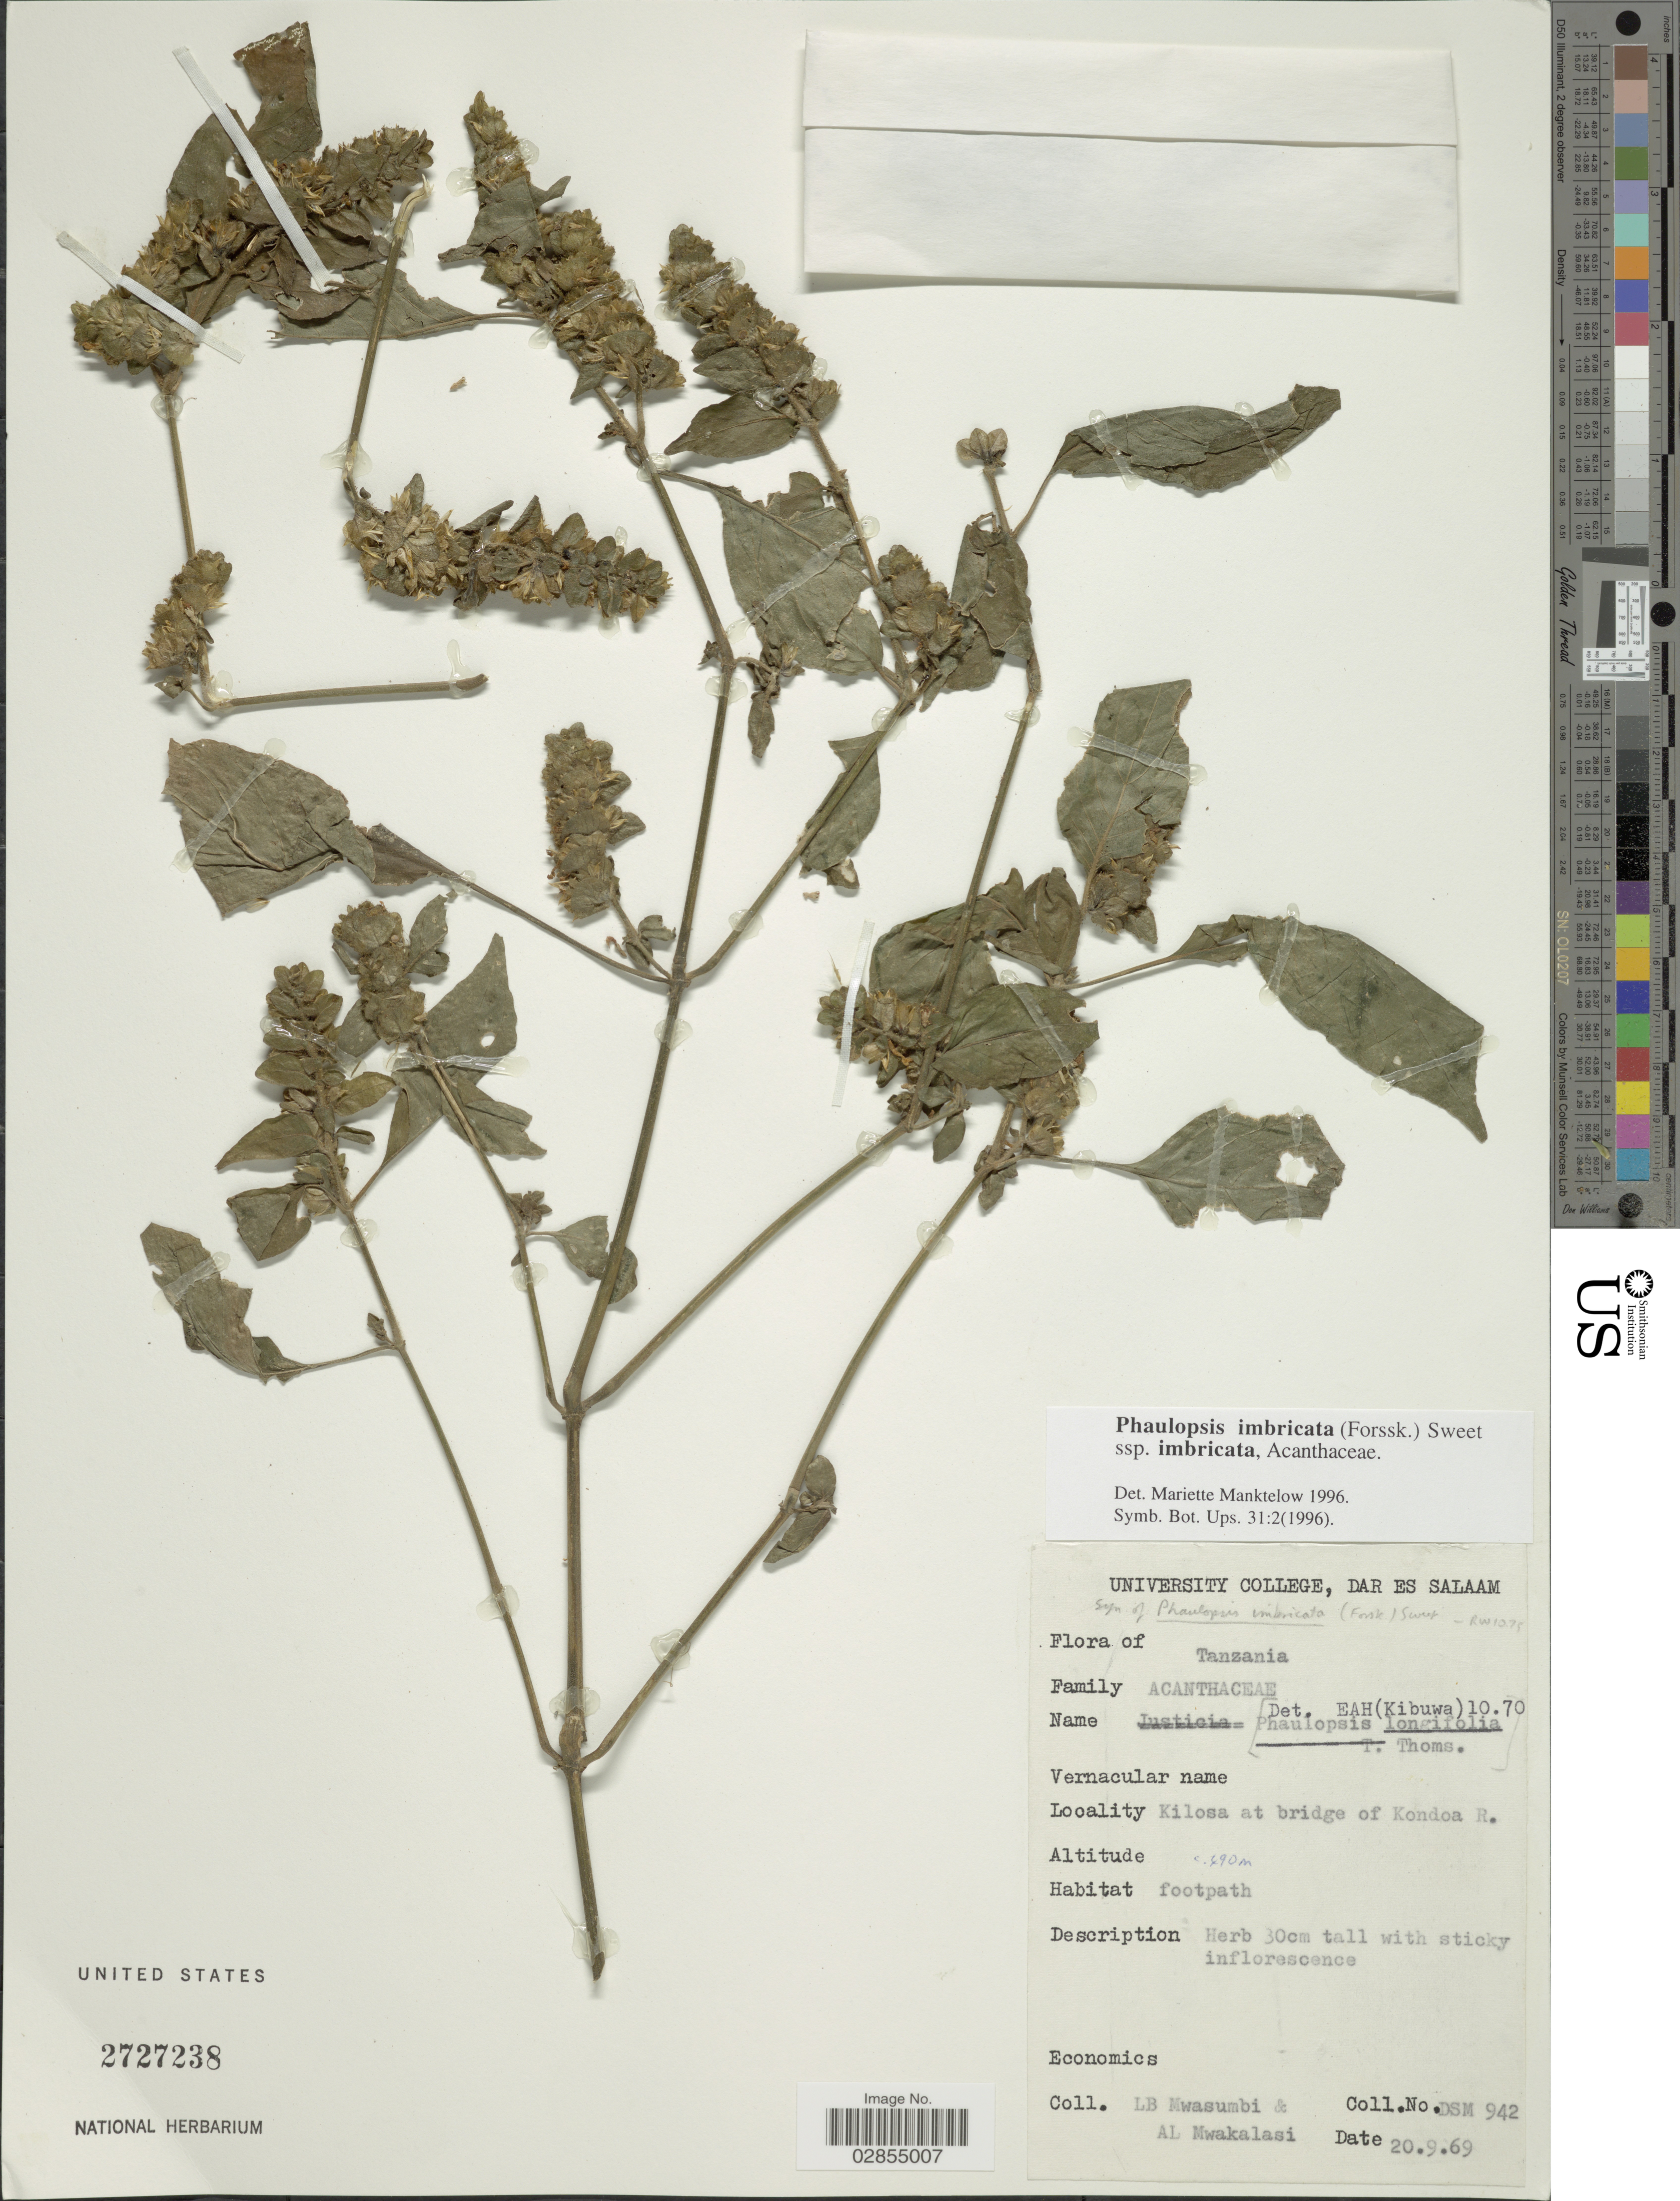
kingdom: Plantae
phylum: Tracheophyta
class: Magnoliopsida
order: Lamiales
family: Acanthaceae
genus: Phaulopsis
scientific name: Phaulopsis imbricata subsp. imbricata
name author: (Forssk.) Sweet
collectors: L. Mwasumbi & A. Mwakalasi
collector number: DSM942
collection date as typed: Transcribed d/m/y: 20/9/69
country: Tanzania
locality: Kilosa at bridge of Kondoa R.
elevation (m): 490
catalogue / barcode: US 2727238